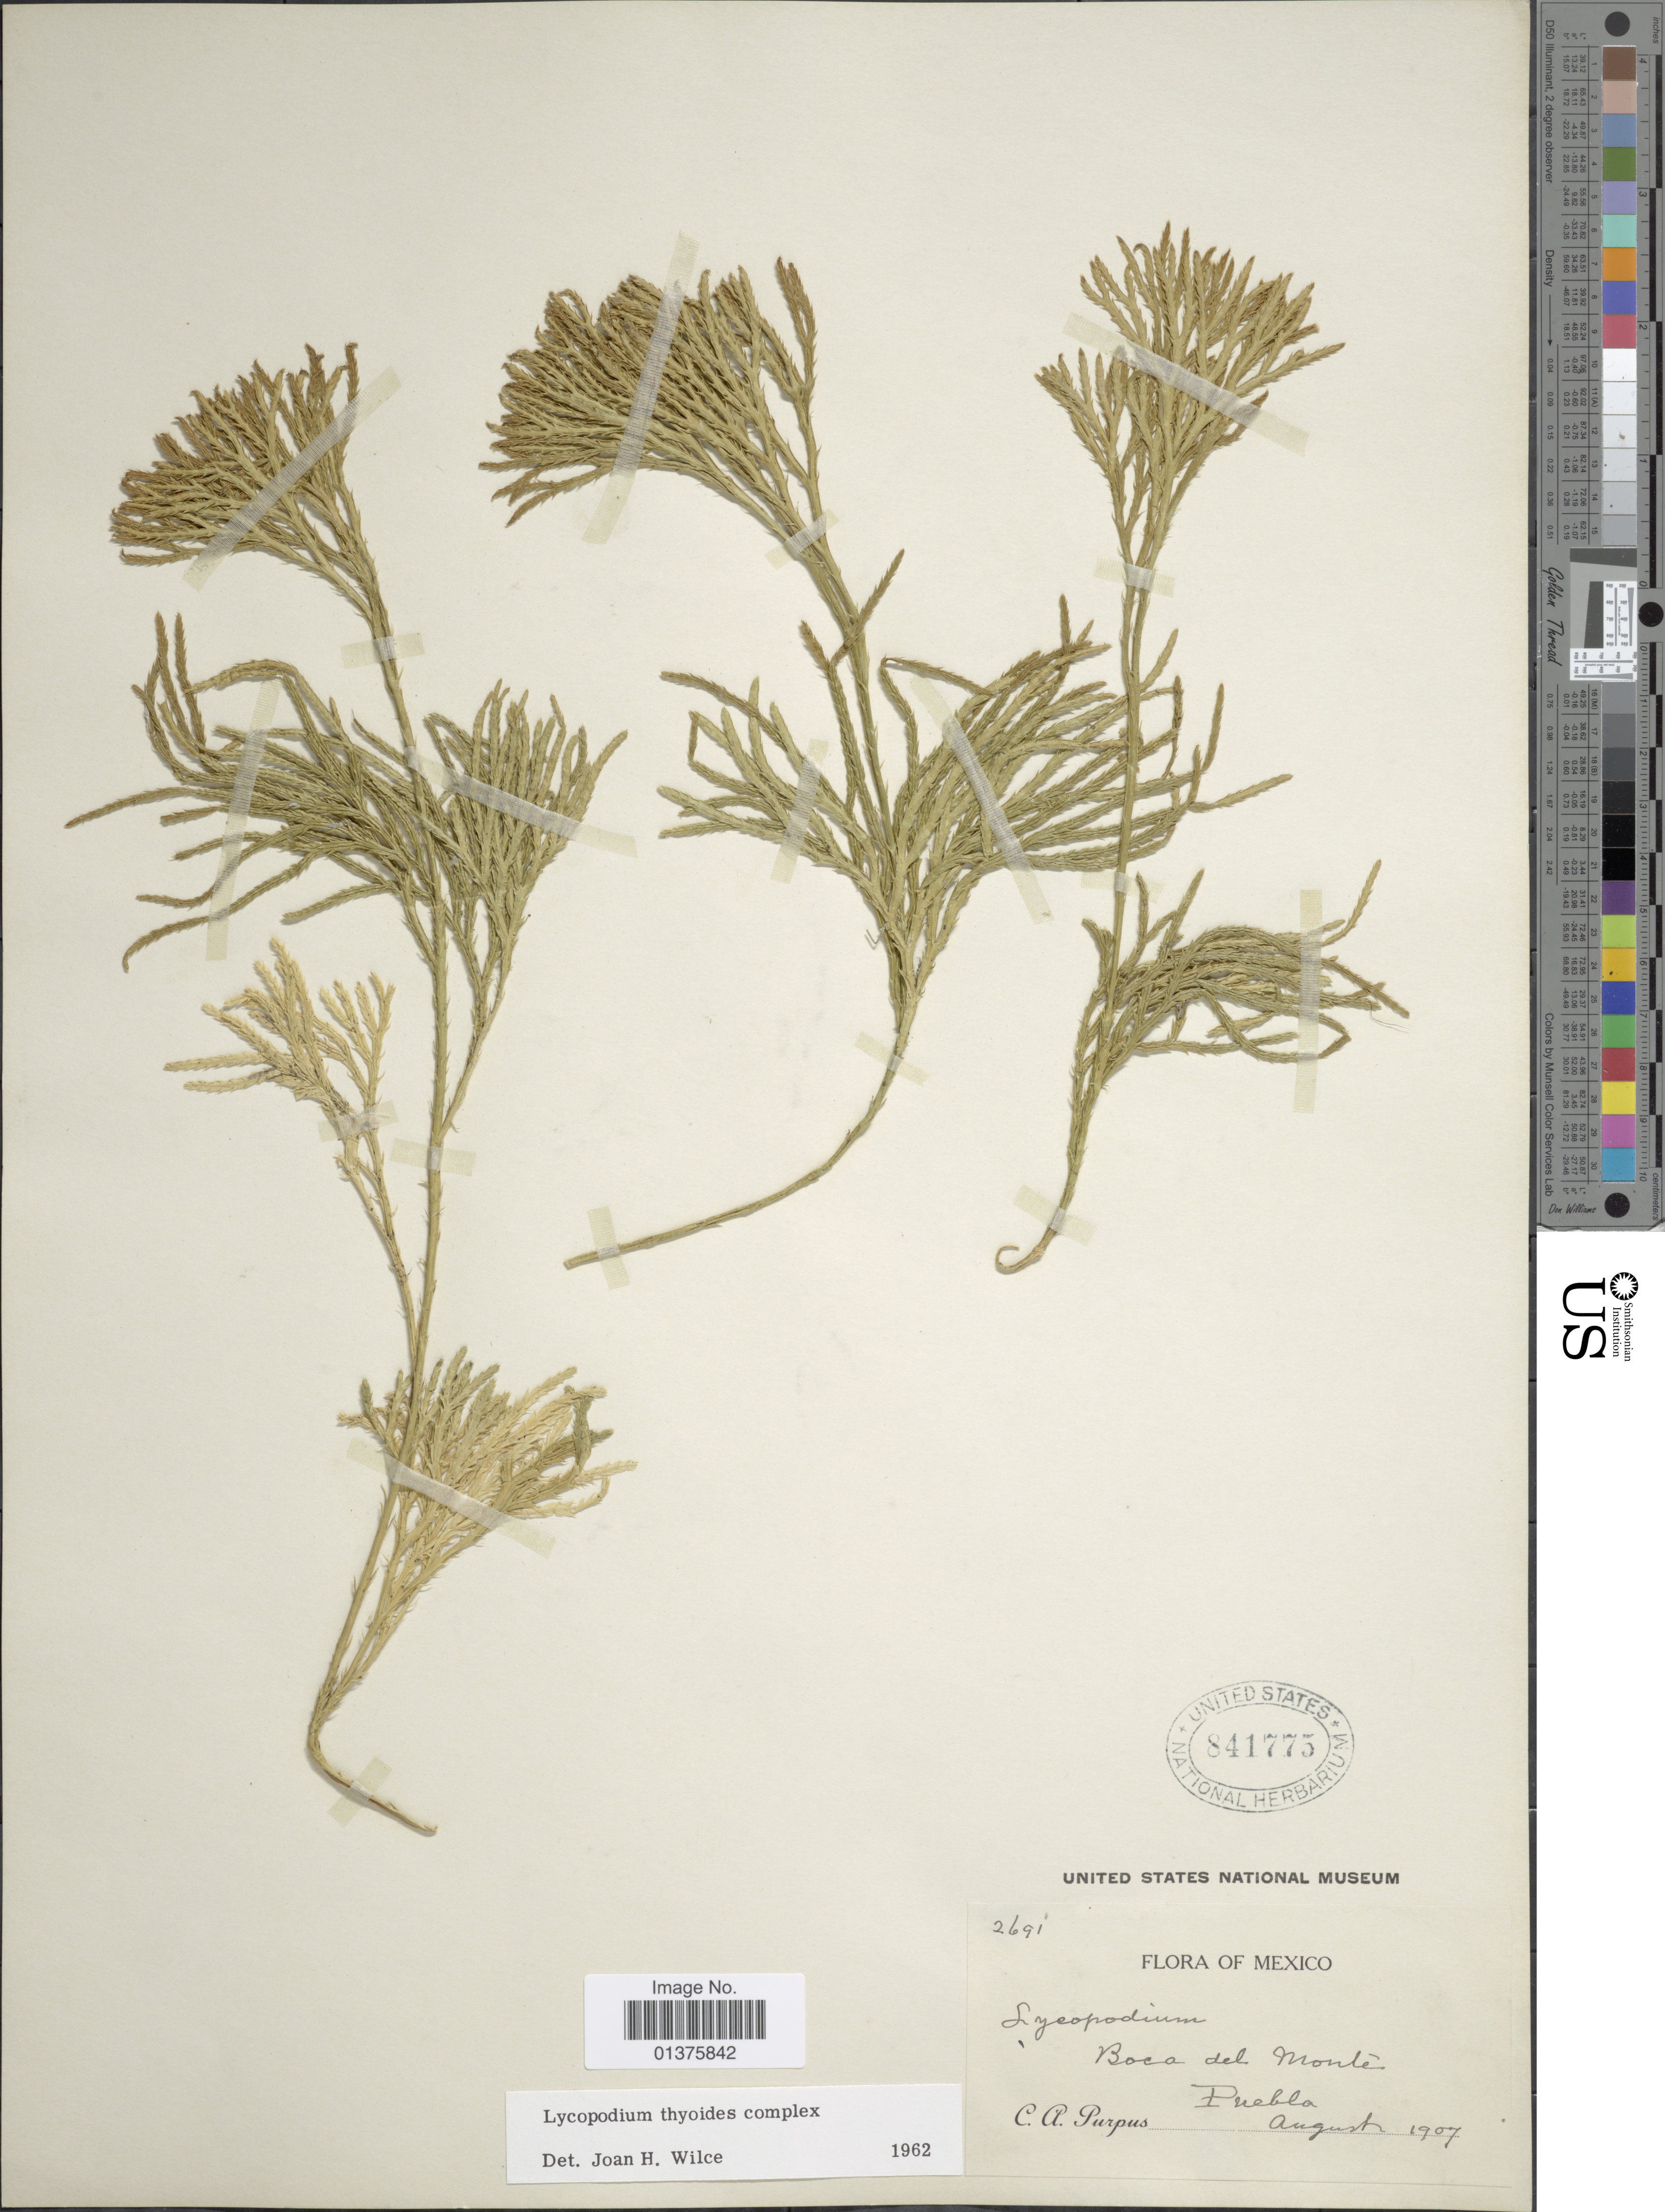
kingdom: Plantae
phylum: Tracheophyta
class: Lycopodiopsida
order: Lycopodiales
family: Lycopodiaceae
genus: Diphasiastrum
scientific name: Diphasiastrum thyoides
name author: (Humb. & Bonpl. ex Willd.) Holub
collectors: C. A. Purpus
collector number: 2691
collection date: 1907-08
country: Mexico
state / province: Puebla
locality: Boca del Monte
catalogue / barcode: US 841775